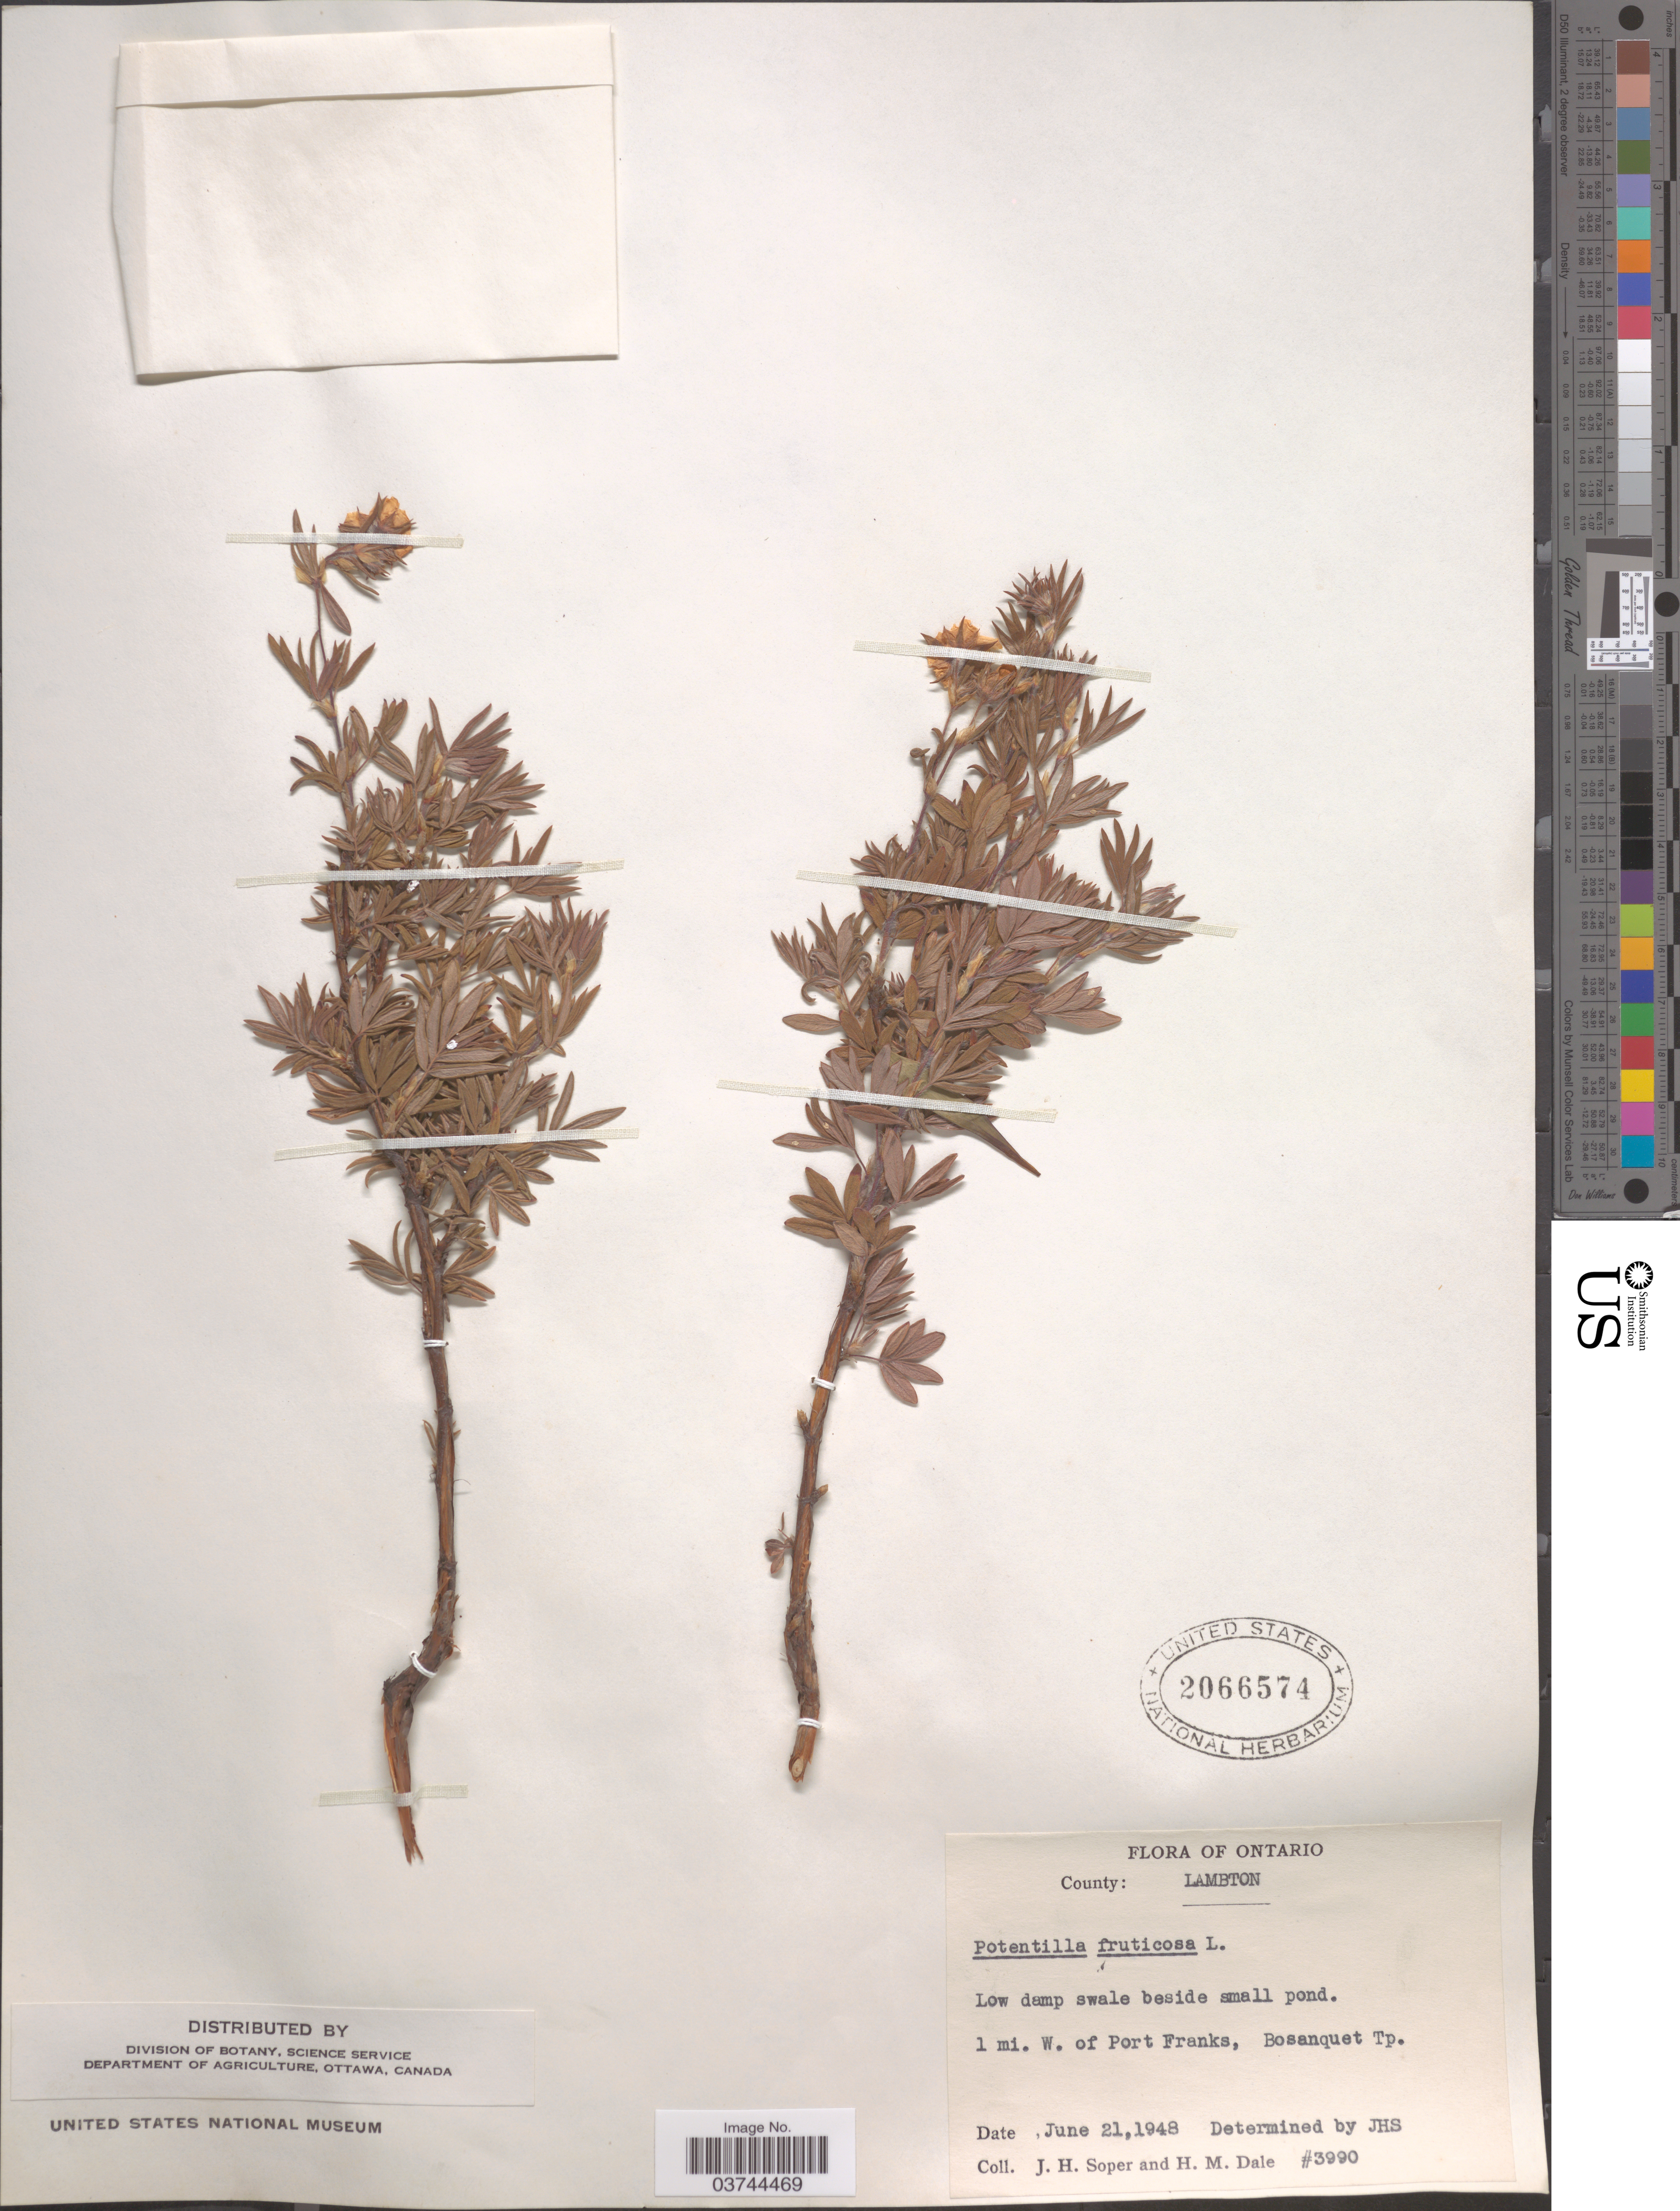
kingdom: Plantae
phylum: Tracheophyta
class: Magnoliopsida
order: Rosales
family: Rosaceae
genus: Dasiphora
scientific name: Dasiphora fruticosa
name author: (L.) Rydb.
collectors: J. H. Soper & H. M. Dale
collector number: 3990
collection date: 1948-06-21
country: Canada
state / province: Ontario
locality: County: Lambton. Beside small pond. 1 mi. W. of Port Franks, Bosanquet Tp.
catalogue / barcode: US 2066574